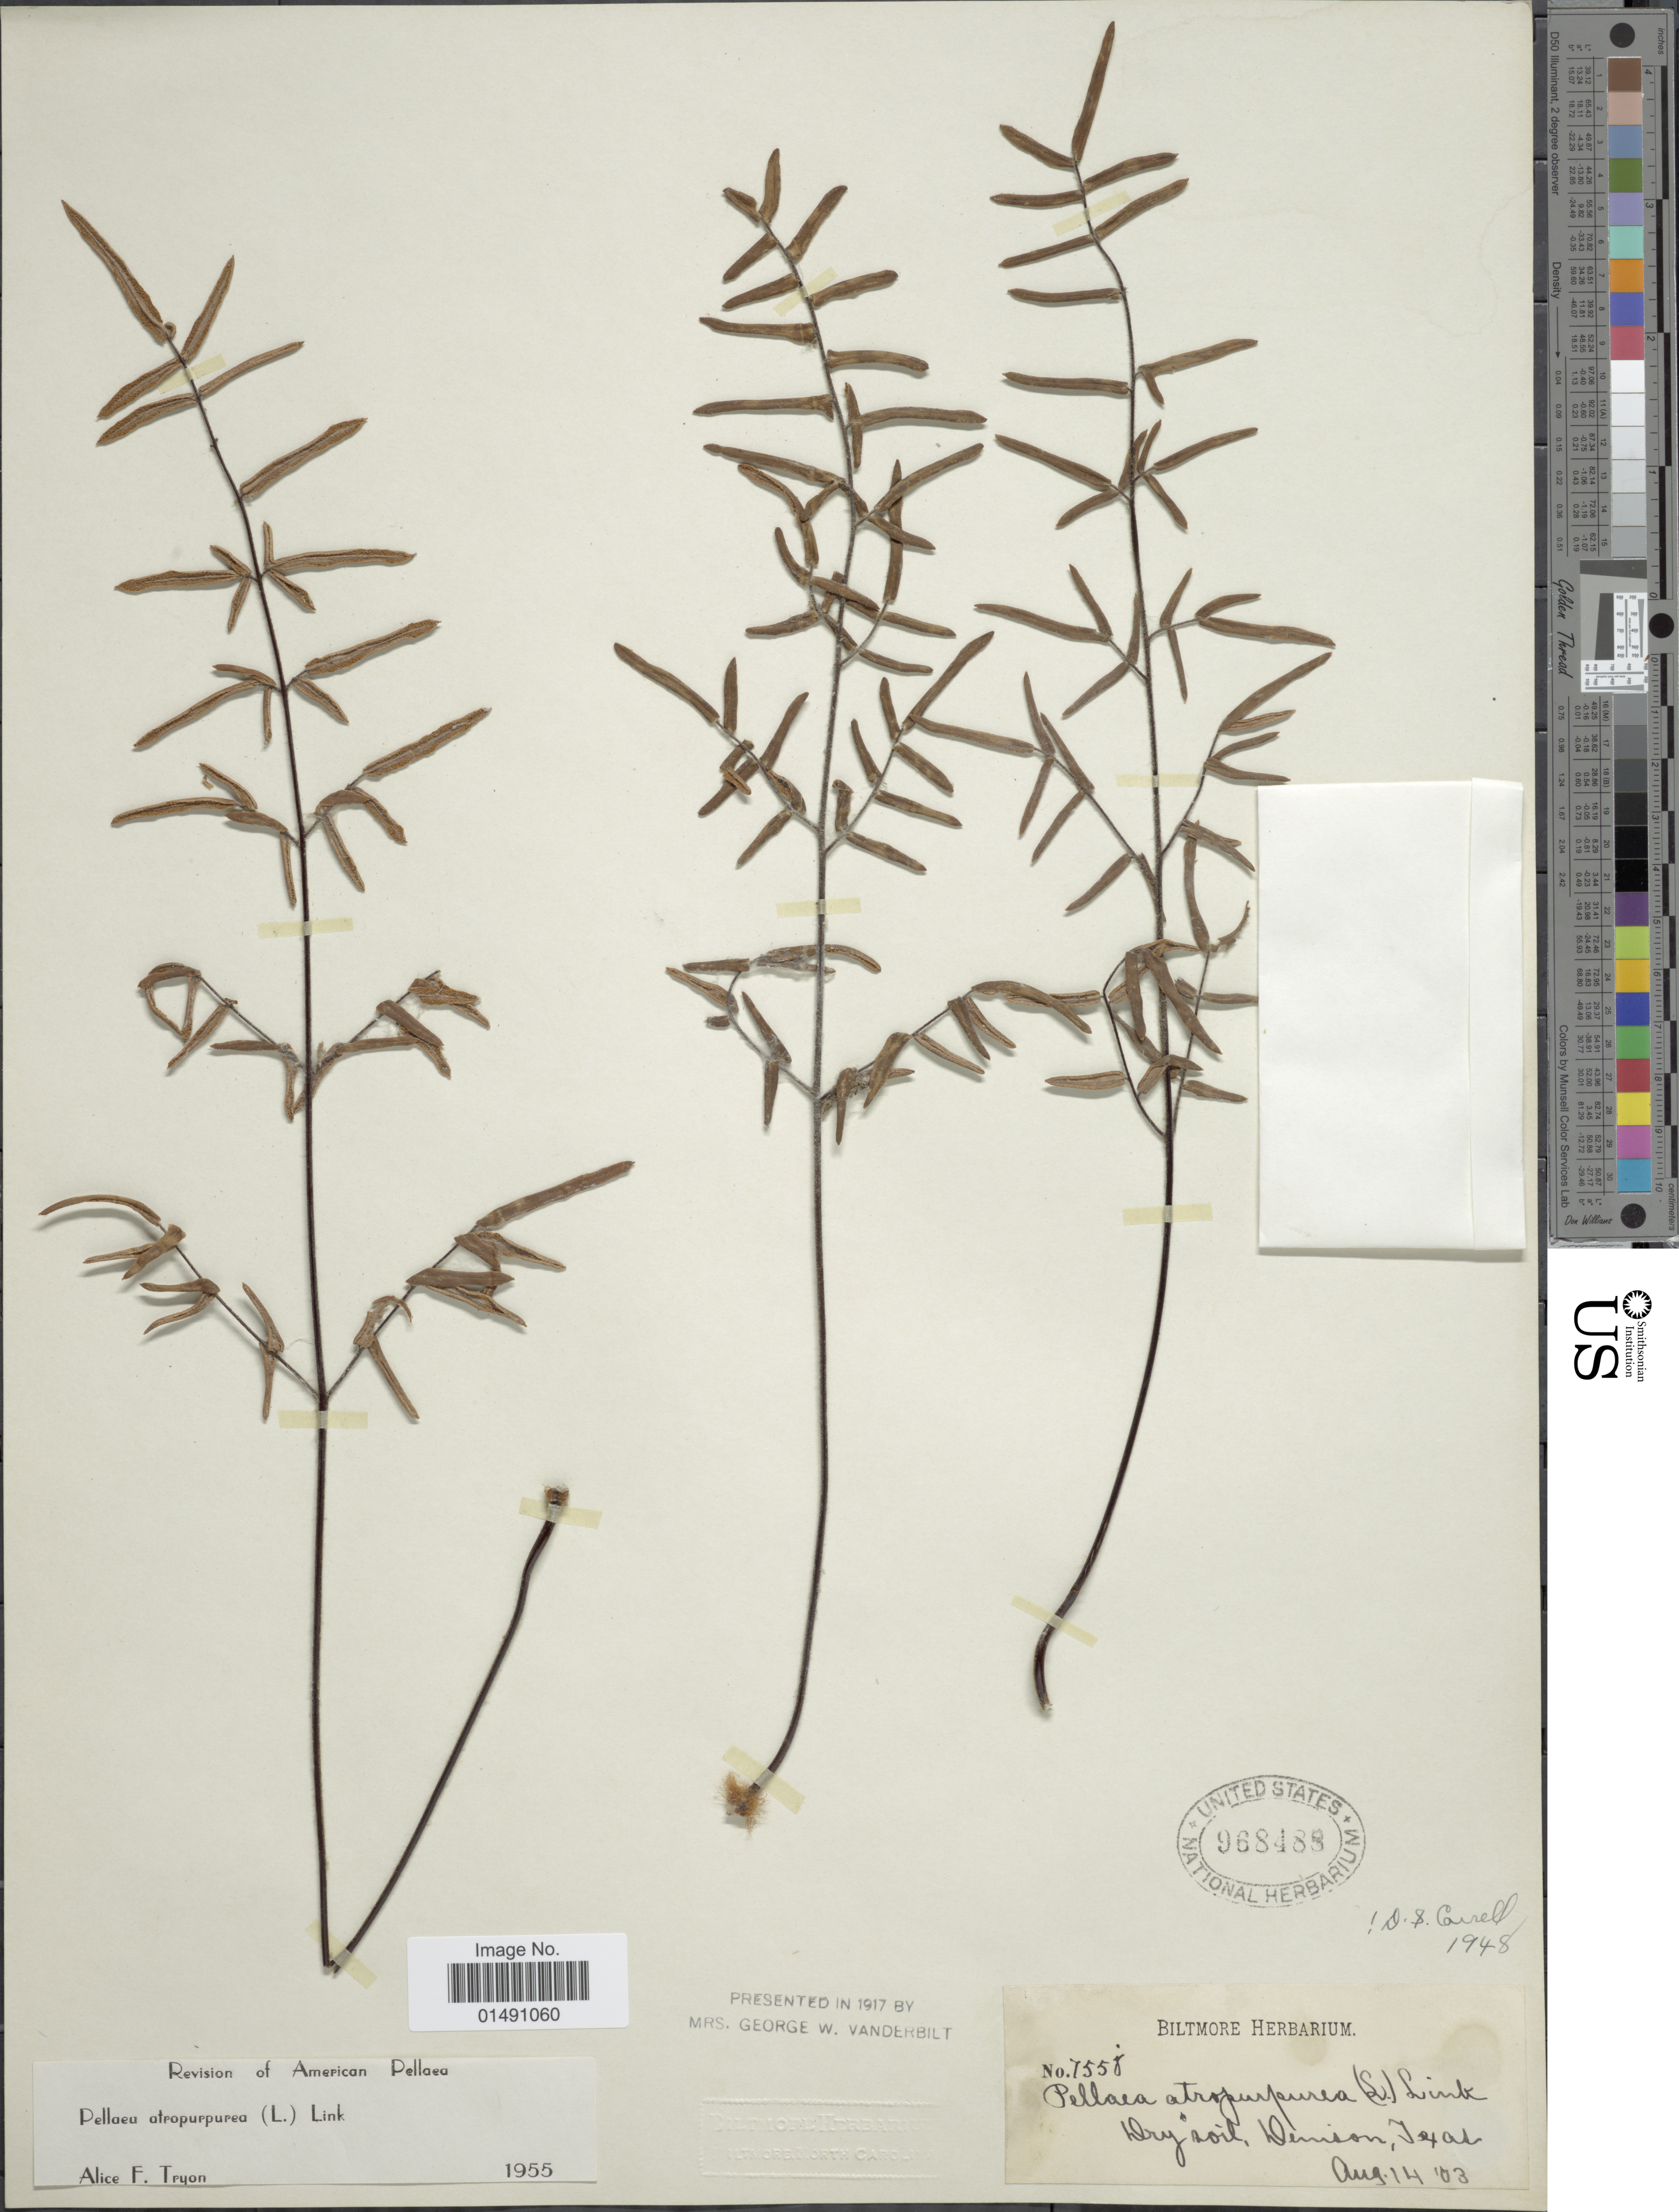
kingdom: Plantae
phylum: Tracheophyta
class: Polypodiopsida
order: Polypodiales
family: Pteridaceae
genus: Pellaea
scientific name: Pellaea atropurpurea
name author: (L.) Link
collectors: ex herb. Biltmore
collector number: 7558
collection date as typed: Transcribed d/m/y: 14/8/3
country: United States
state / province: Texas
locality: Dry soil, Denison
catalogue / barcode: US 968488